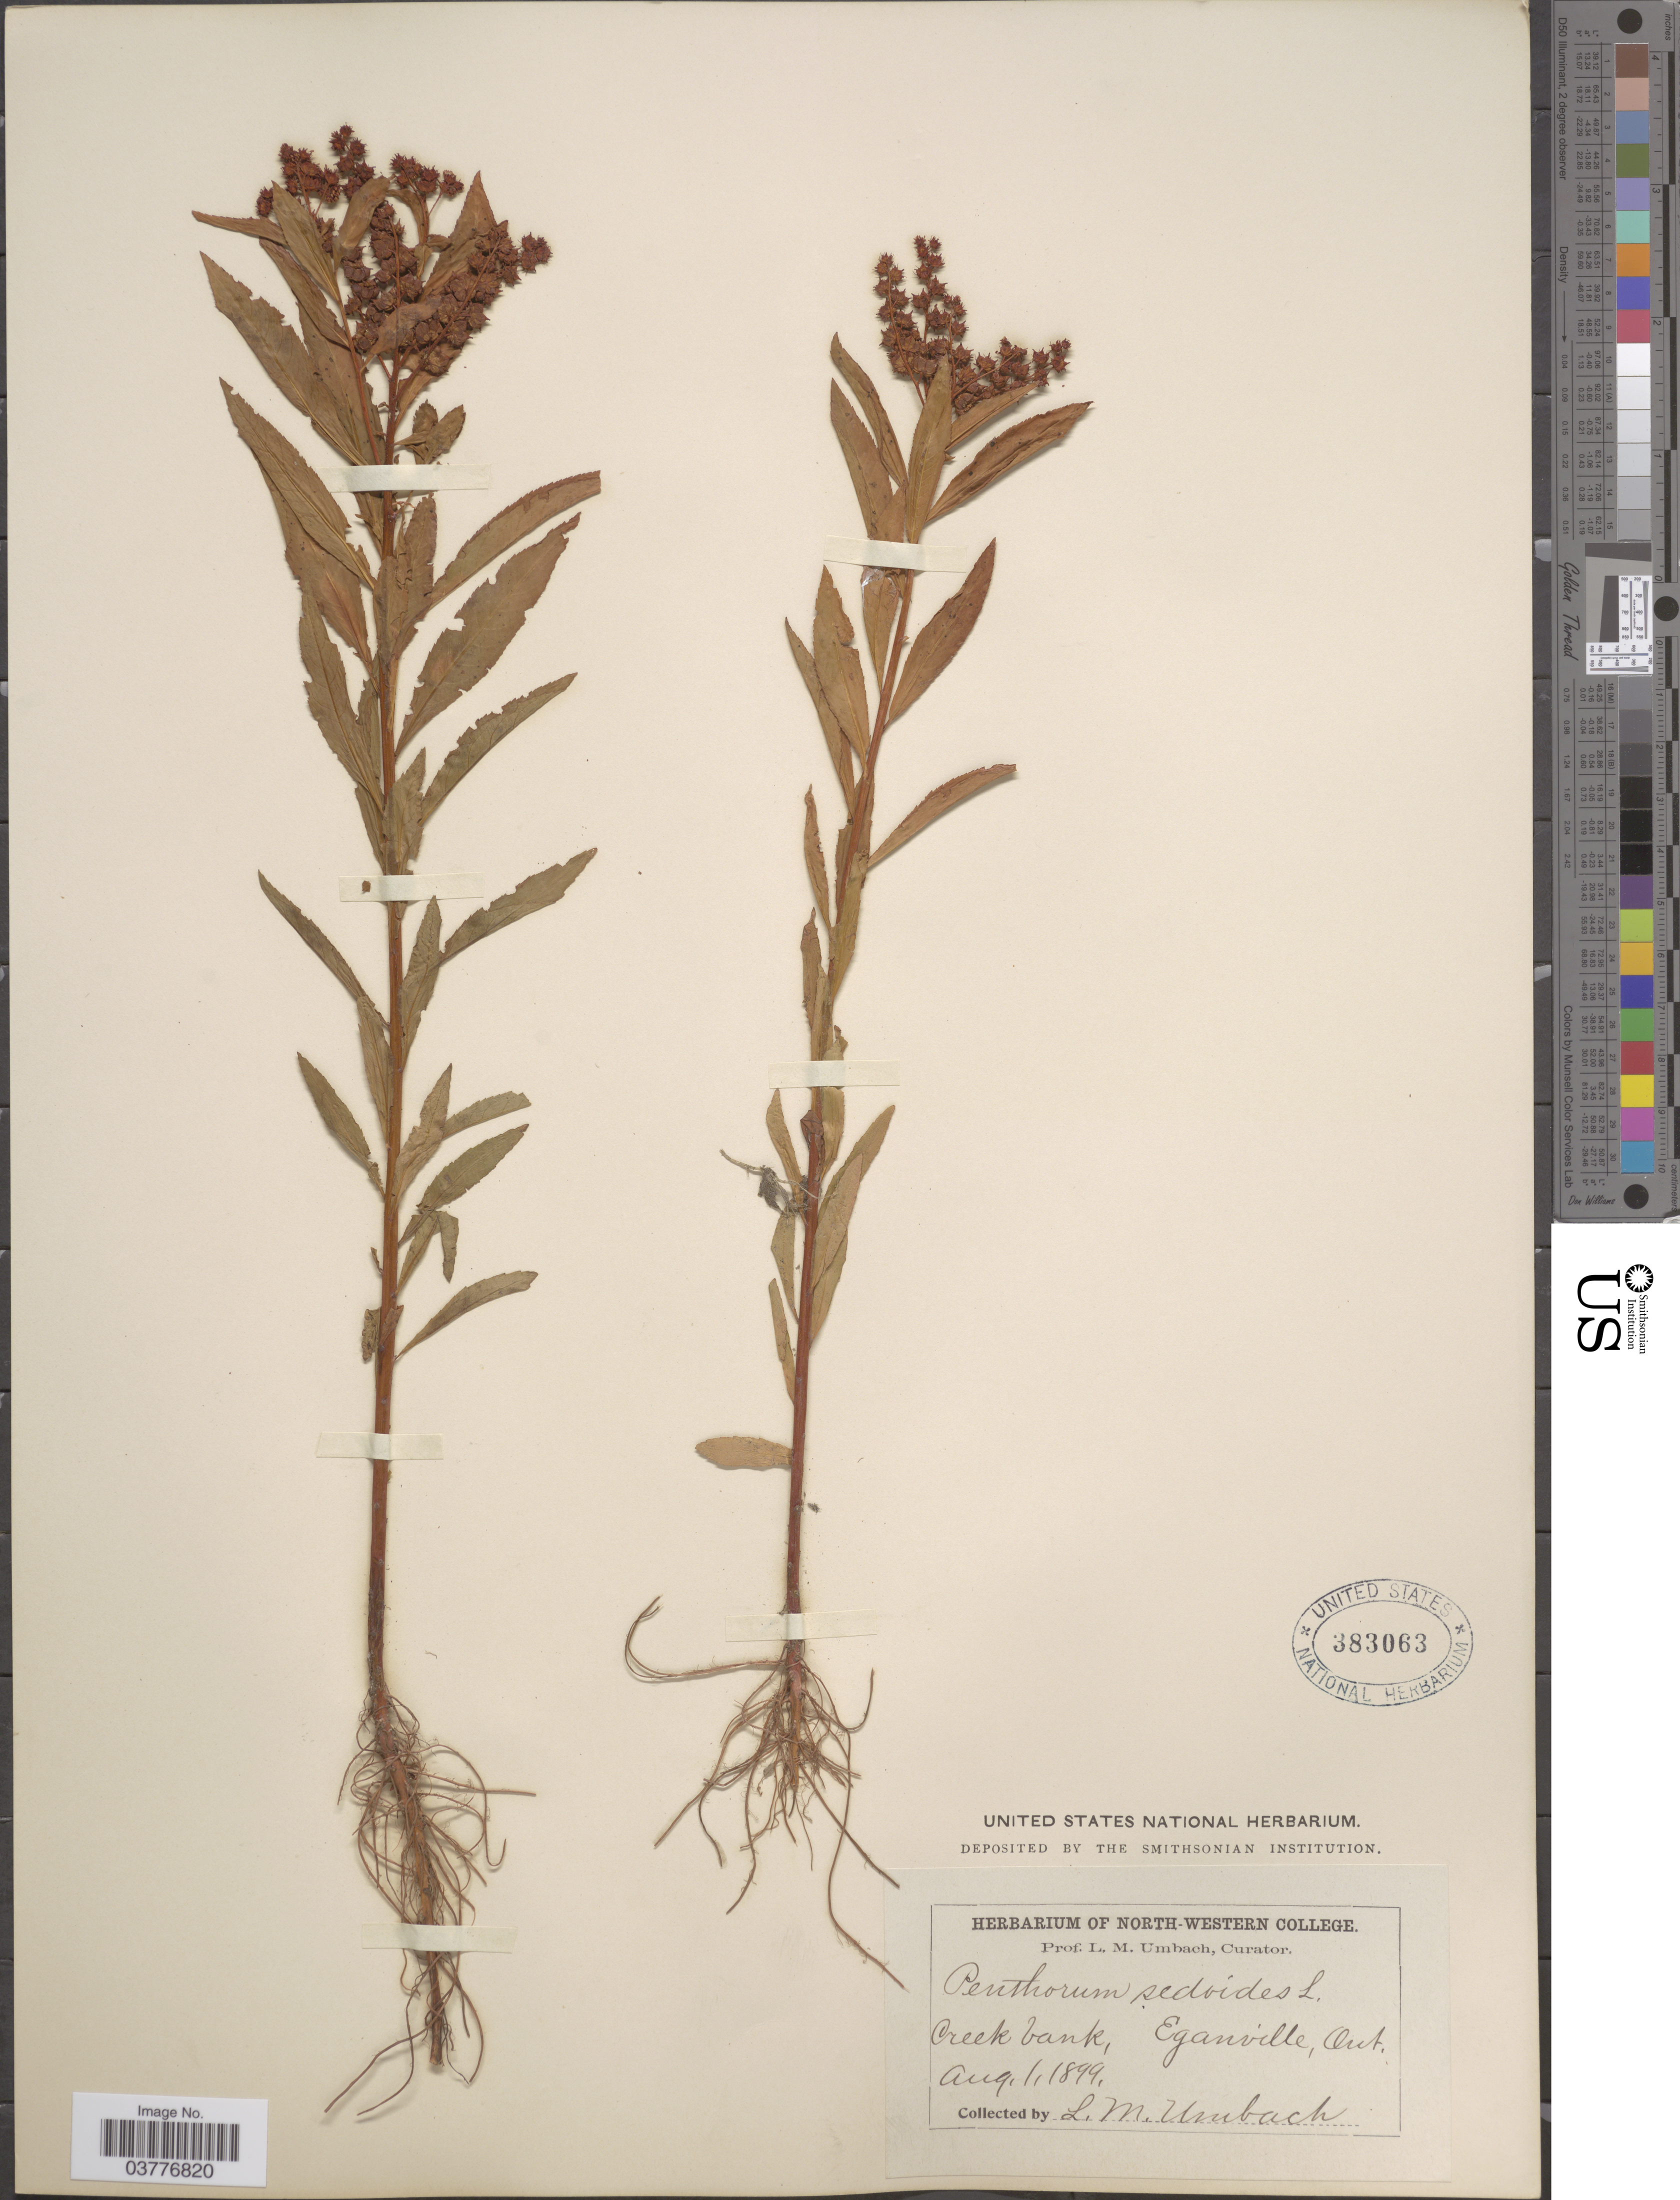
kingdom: Plantae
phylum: Tracheophyta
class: Magnoliopsida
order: Saxifragales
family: Penthoraceae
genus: Penthorum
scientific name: Penthorum sedoides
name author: L.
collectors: L. M. Umbach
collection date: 1899-08-01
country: Canada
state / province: Ontario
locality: Creek bank, Eganville.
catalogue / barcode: US 383063